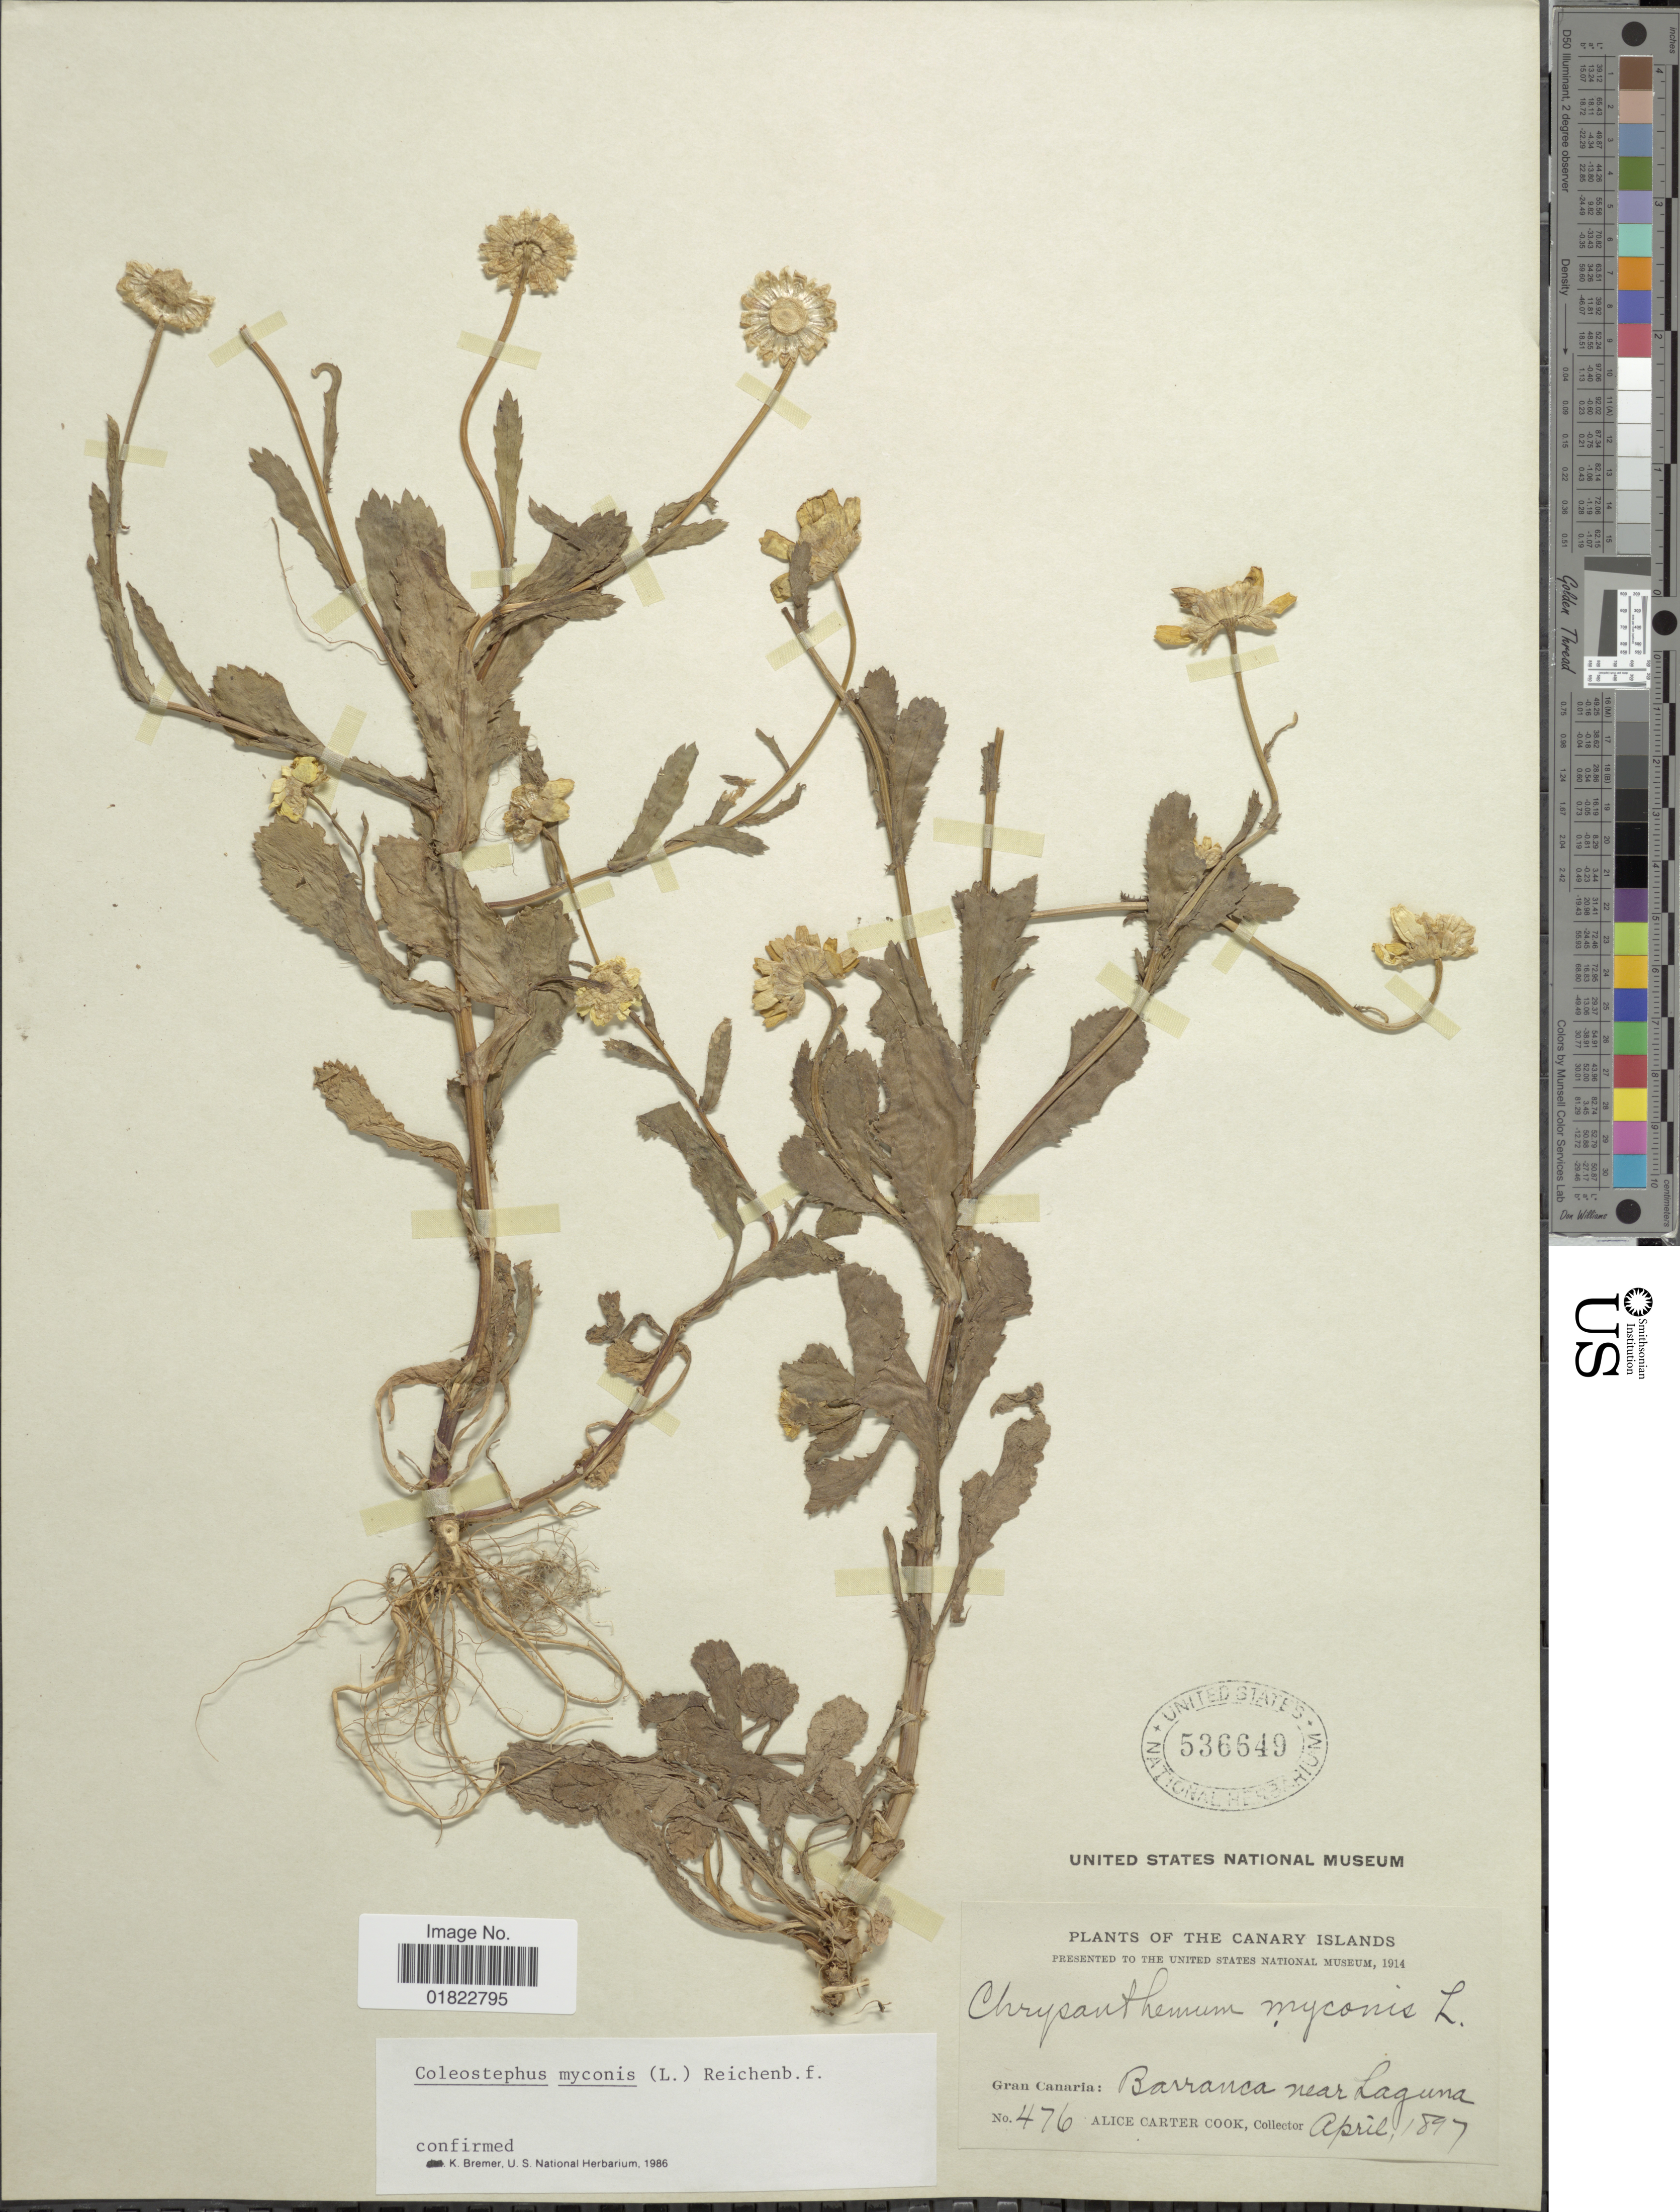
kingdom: Plantae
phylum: Tracheophyta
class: Magnoliopsida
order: Asterales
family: Asteraceae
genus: Coleostephus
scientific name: Coleostephus myconis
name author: (L.) Cass.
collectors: Alice C. Cook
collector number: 476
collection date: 1897-04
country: Spain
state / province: Canarias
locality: The canary Islands, Gran Canaria: Barranca near Laguna.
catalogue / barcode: US 536649